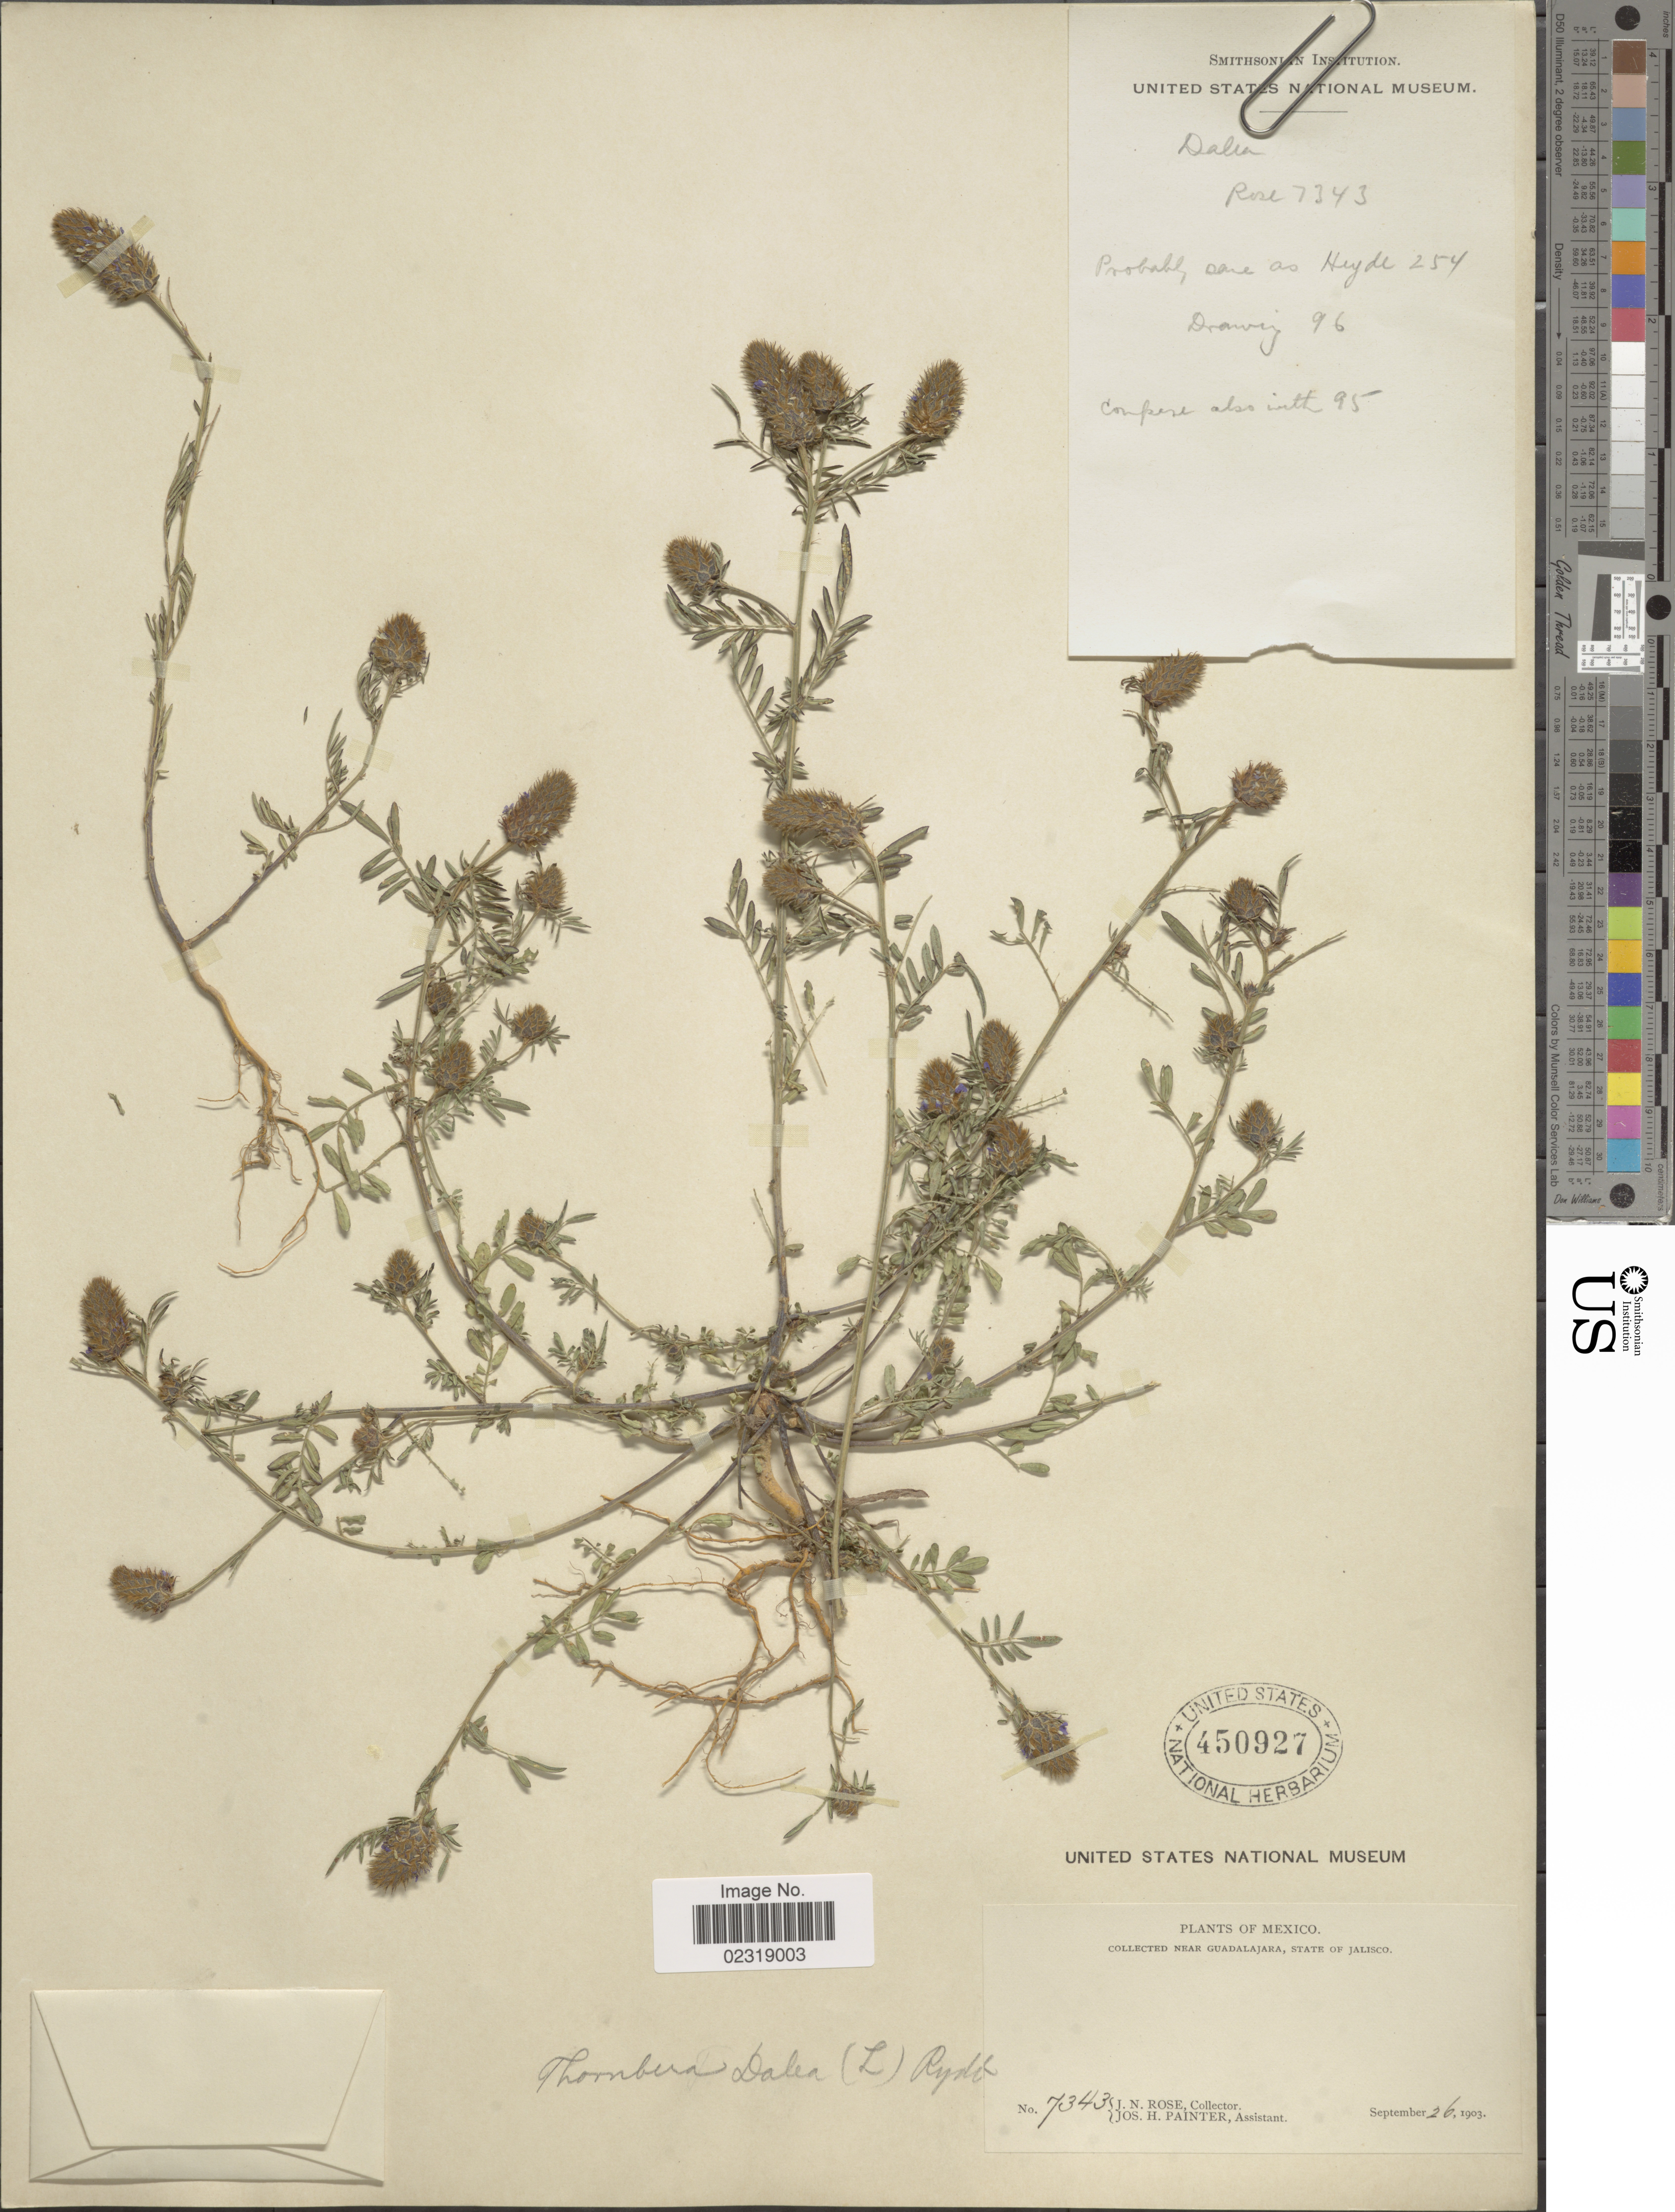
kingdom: Plantae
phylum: Tracheophyta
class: Magnoliopsida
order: Fabales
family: Fabaceae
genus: Dalea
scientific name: Dalea cliffortiana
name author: Willd.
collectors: J. N. Rose & J. H. Painter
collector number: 7343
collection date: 1903-09-26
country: Mexico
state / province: Jalisco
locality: Near Guadalajara, State of Jalisco.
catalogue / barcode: US 450927